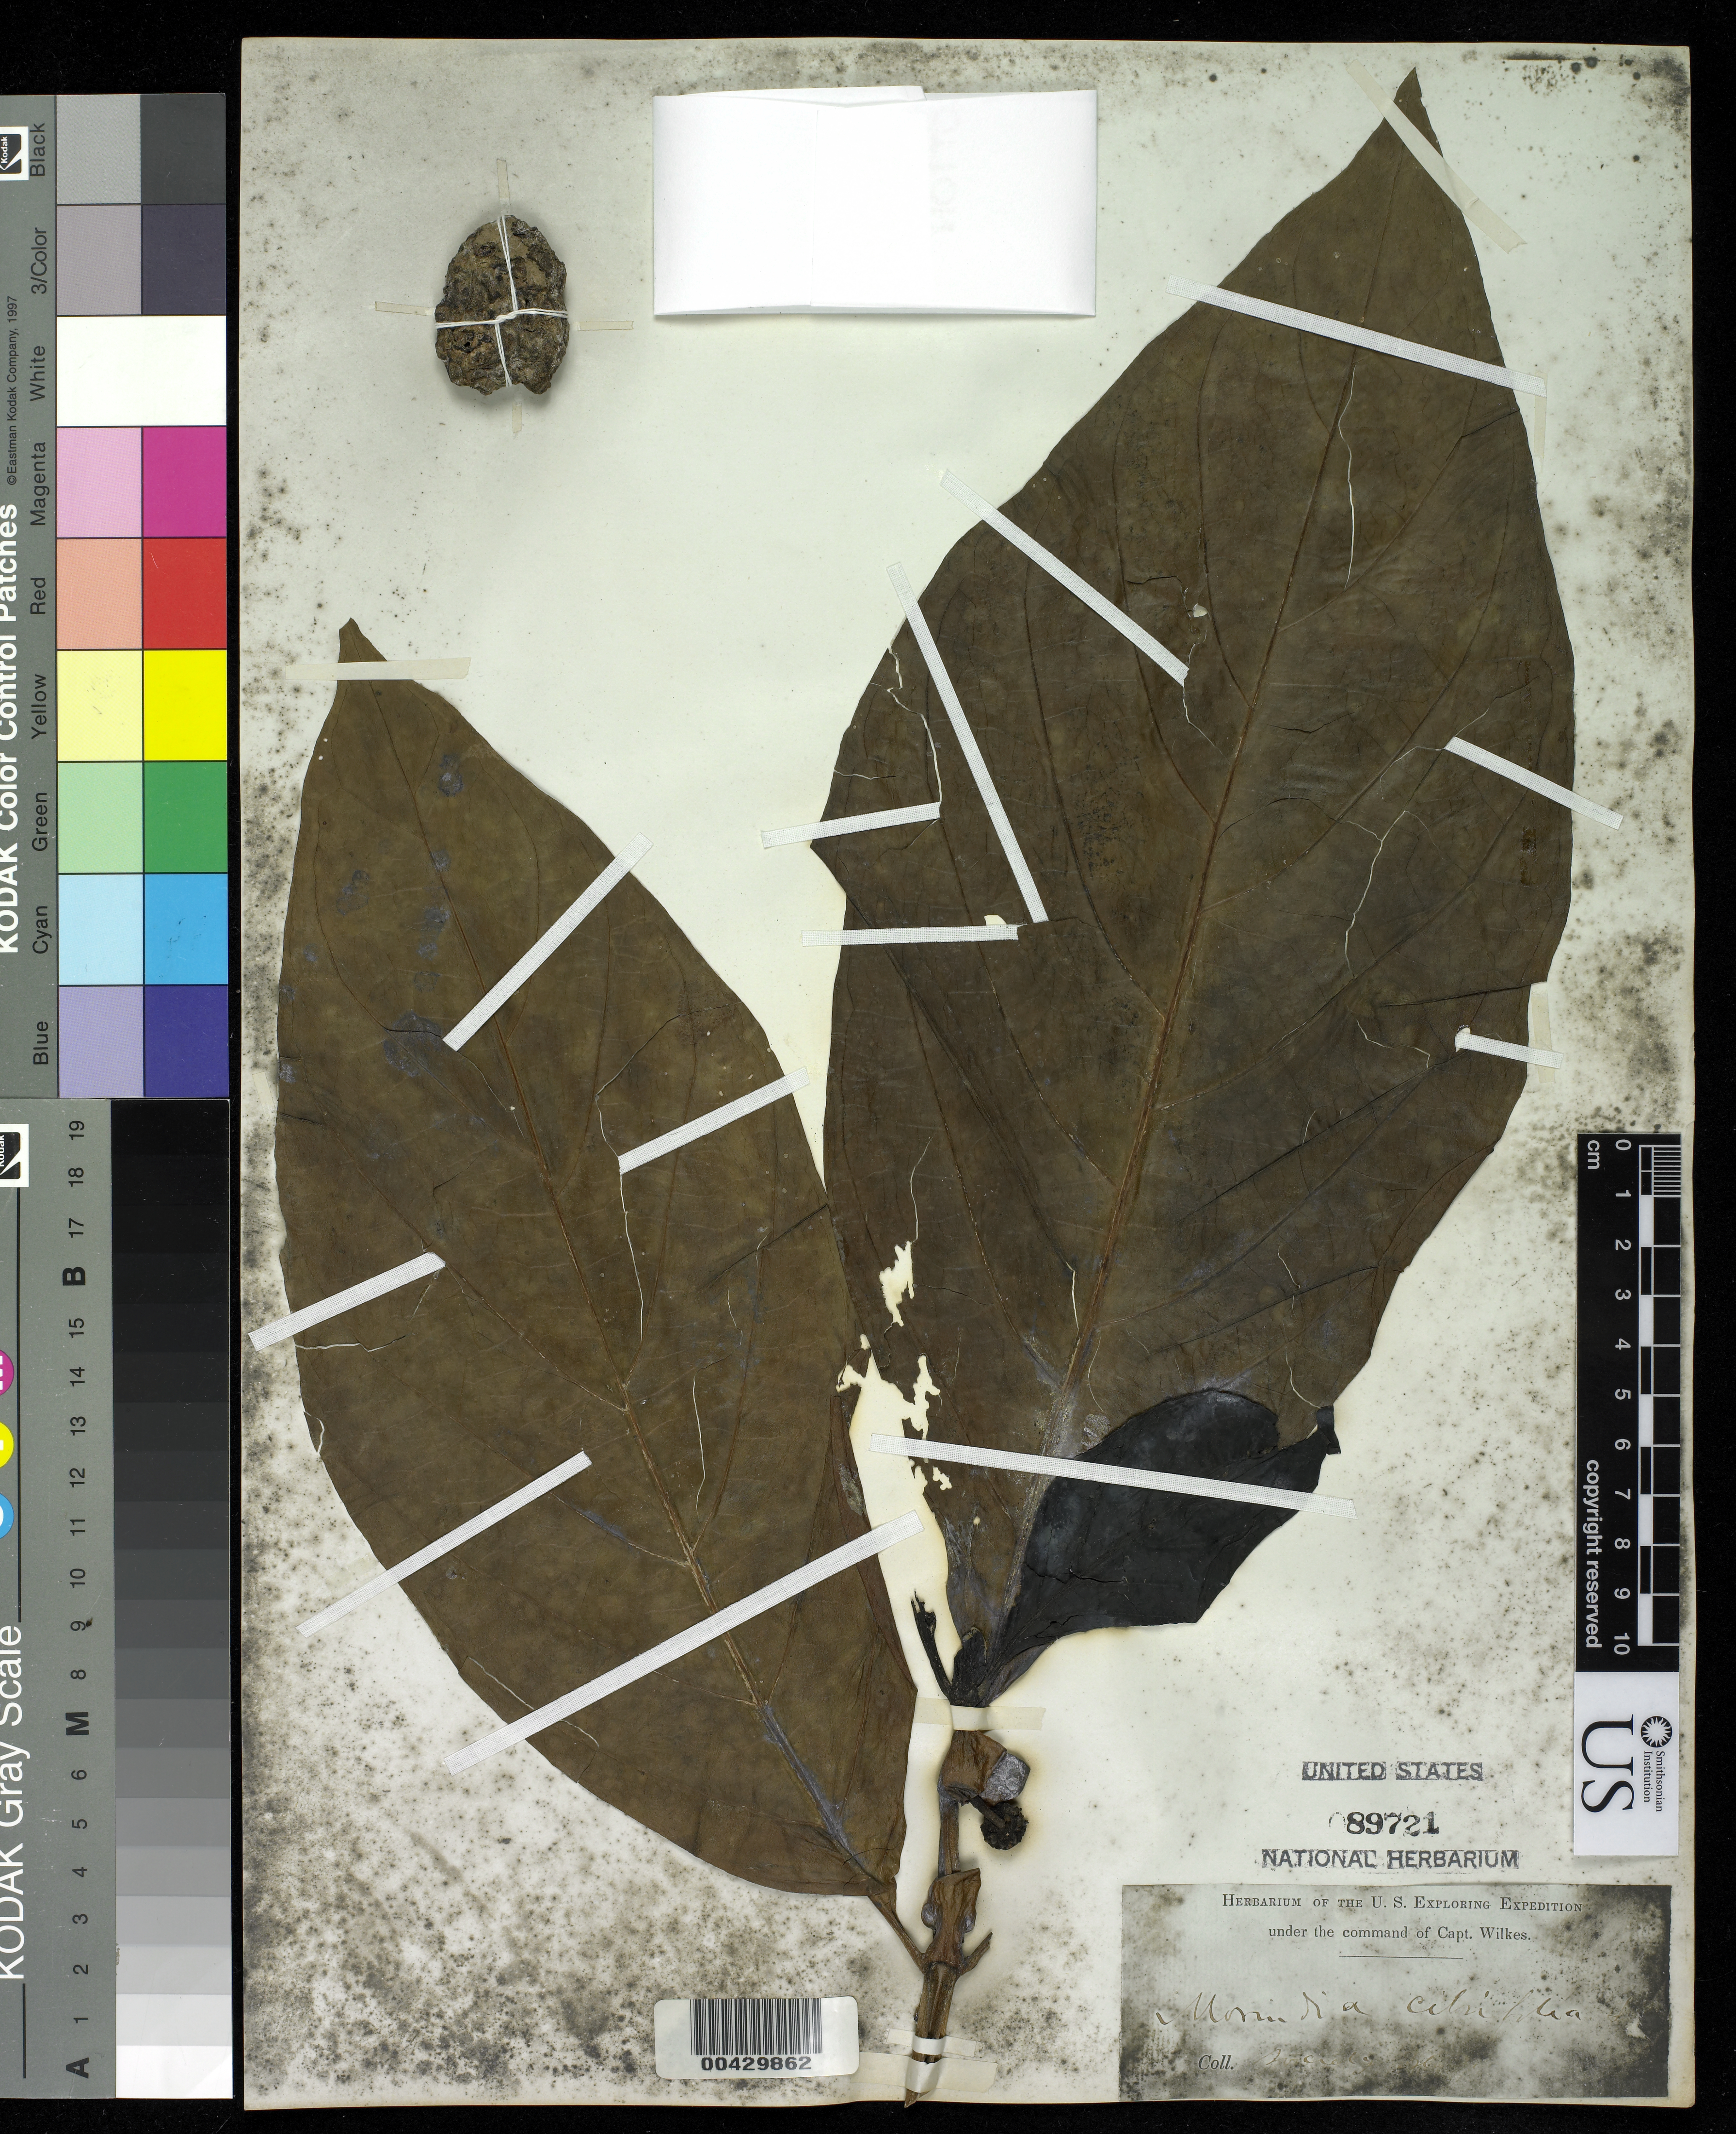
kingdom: Plantae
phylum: Tracheophyta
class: Magnoliopsida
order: Gentianales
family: Rubiaceae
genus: Morinda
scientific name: Morinda citrifolia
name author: L.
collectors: Wilkes Explor. Exped.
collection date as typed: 1900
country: French Polynesia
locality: Society Islands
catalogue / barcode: US 89721